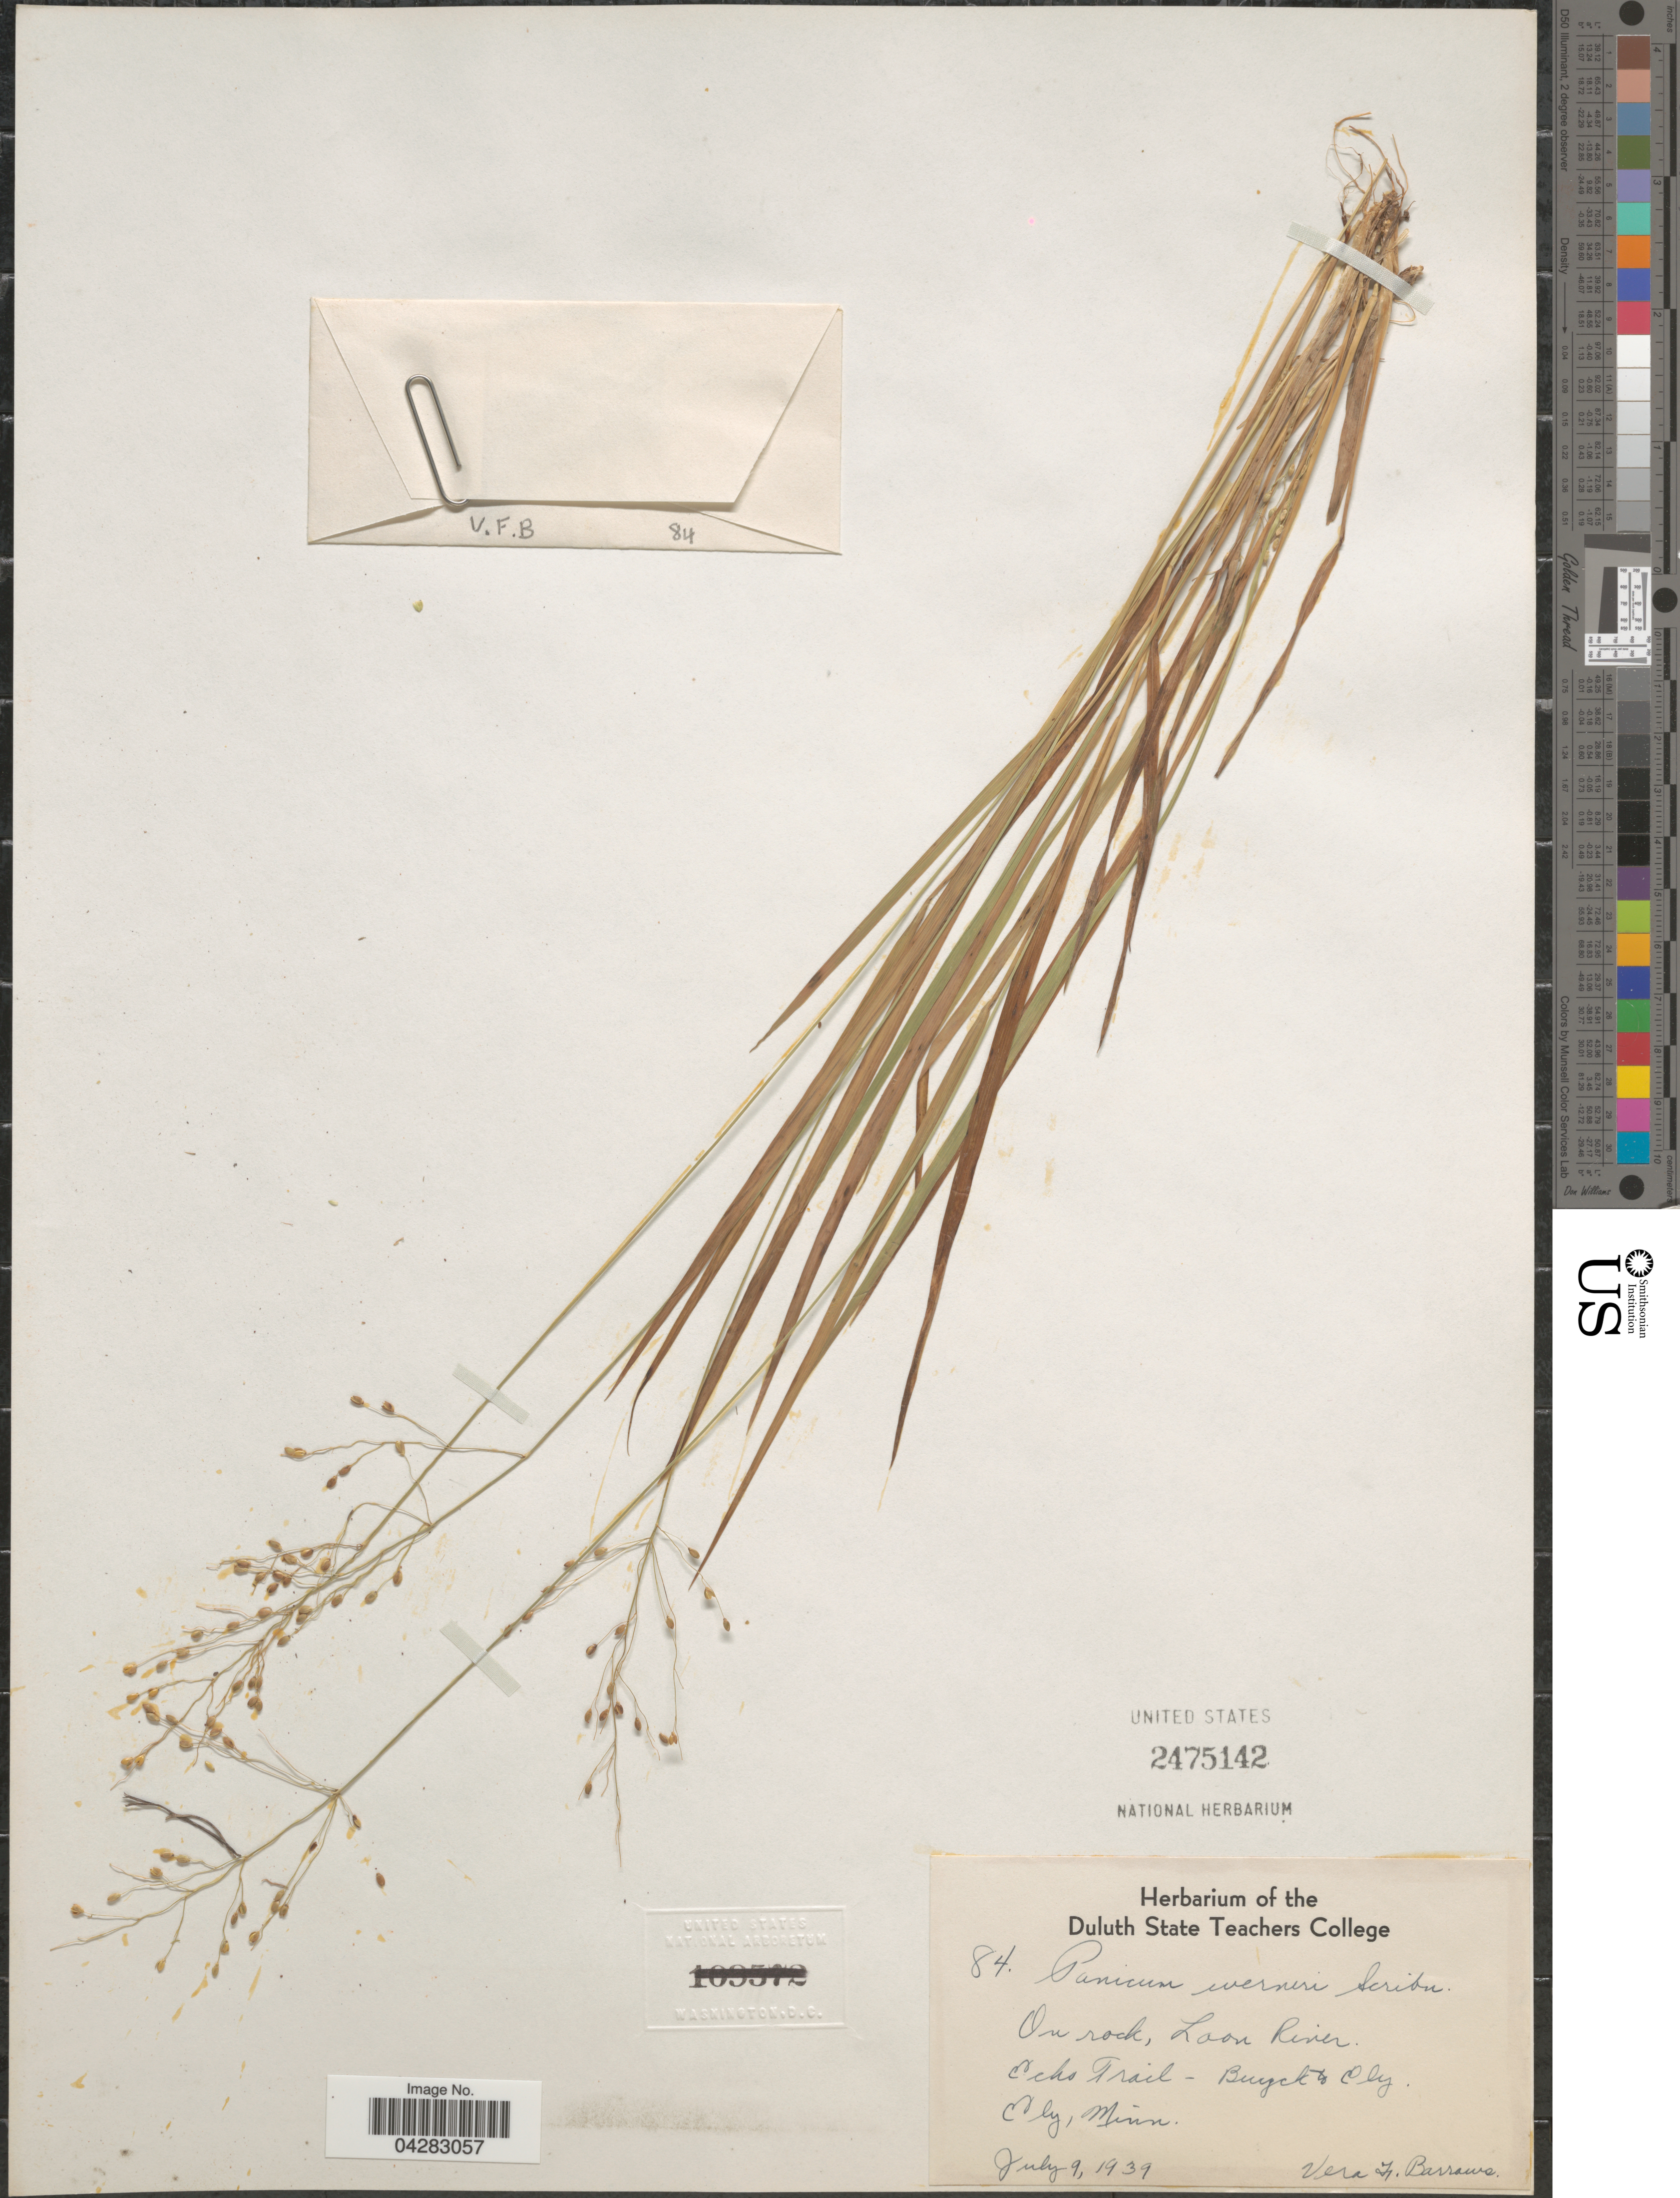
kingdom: Plantae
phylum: Tracheophyta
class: Liliopsida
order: Poales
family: Poaceae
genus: Dichanthelium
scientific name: Dichanthelium linearifolium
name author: (Scribn.) Gould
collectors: V. Barrows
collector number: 84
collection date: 1939-07-09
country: United States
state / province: Minnesota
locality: On rock, Laon River. Echo Trail-Buyck to Ely. Ely.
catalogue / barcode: US 2475142